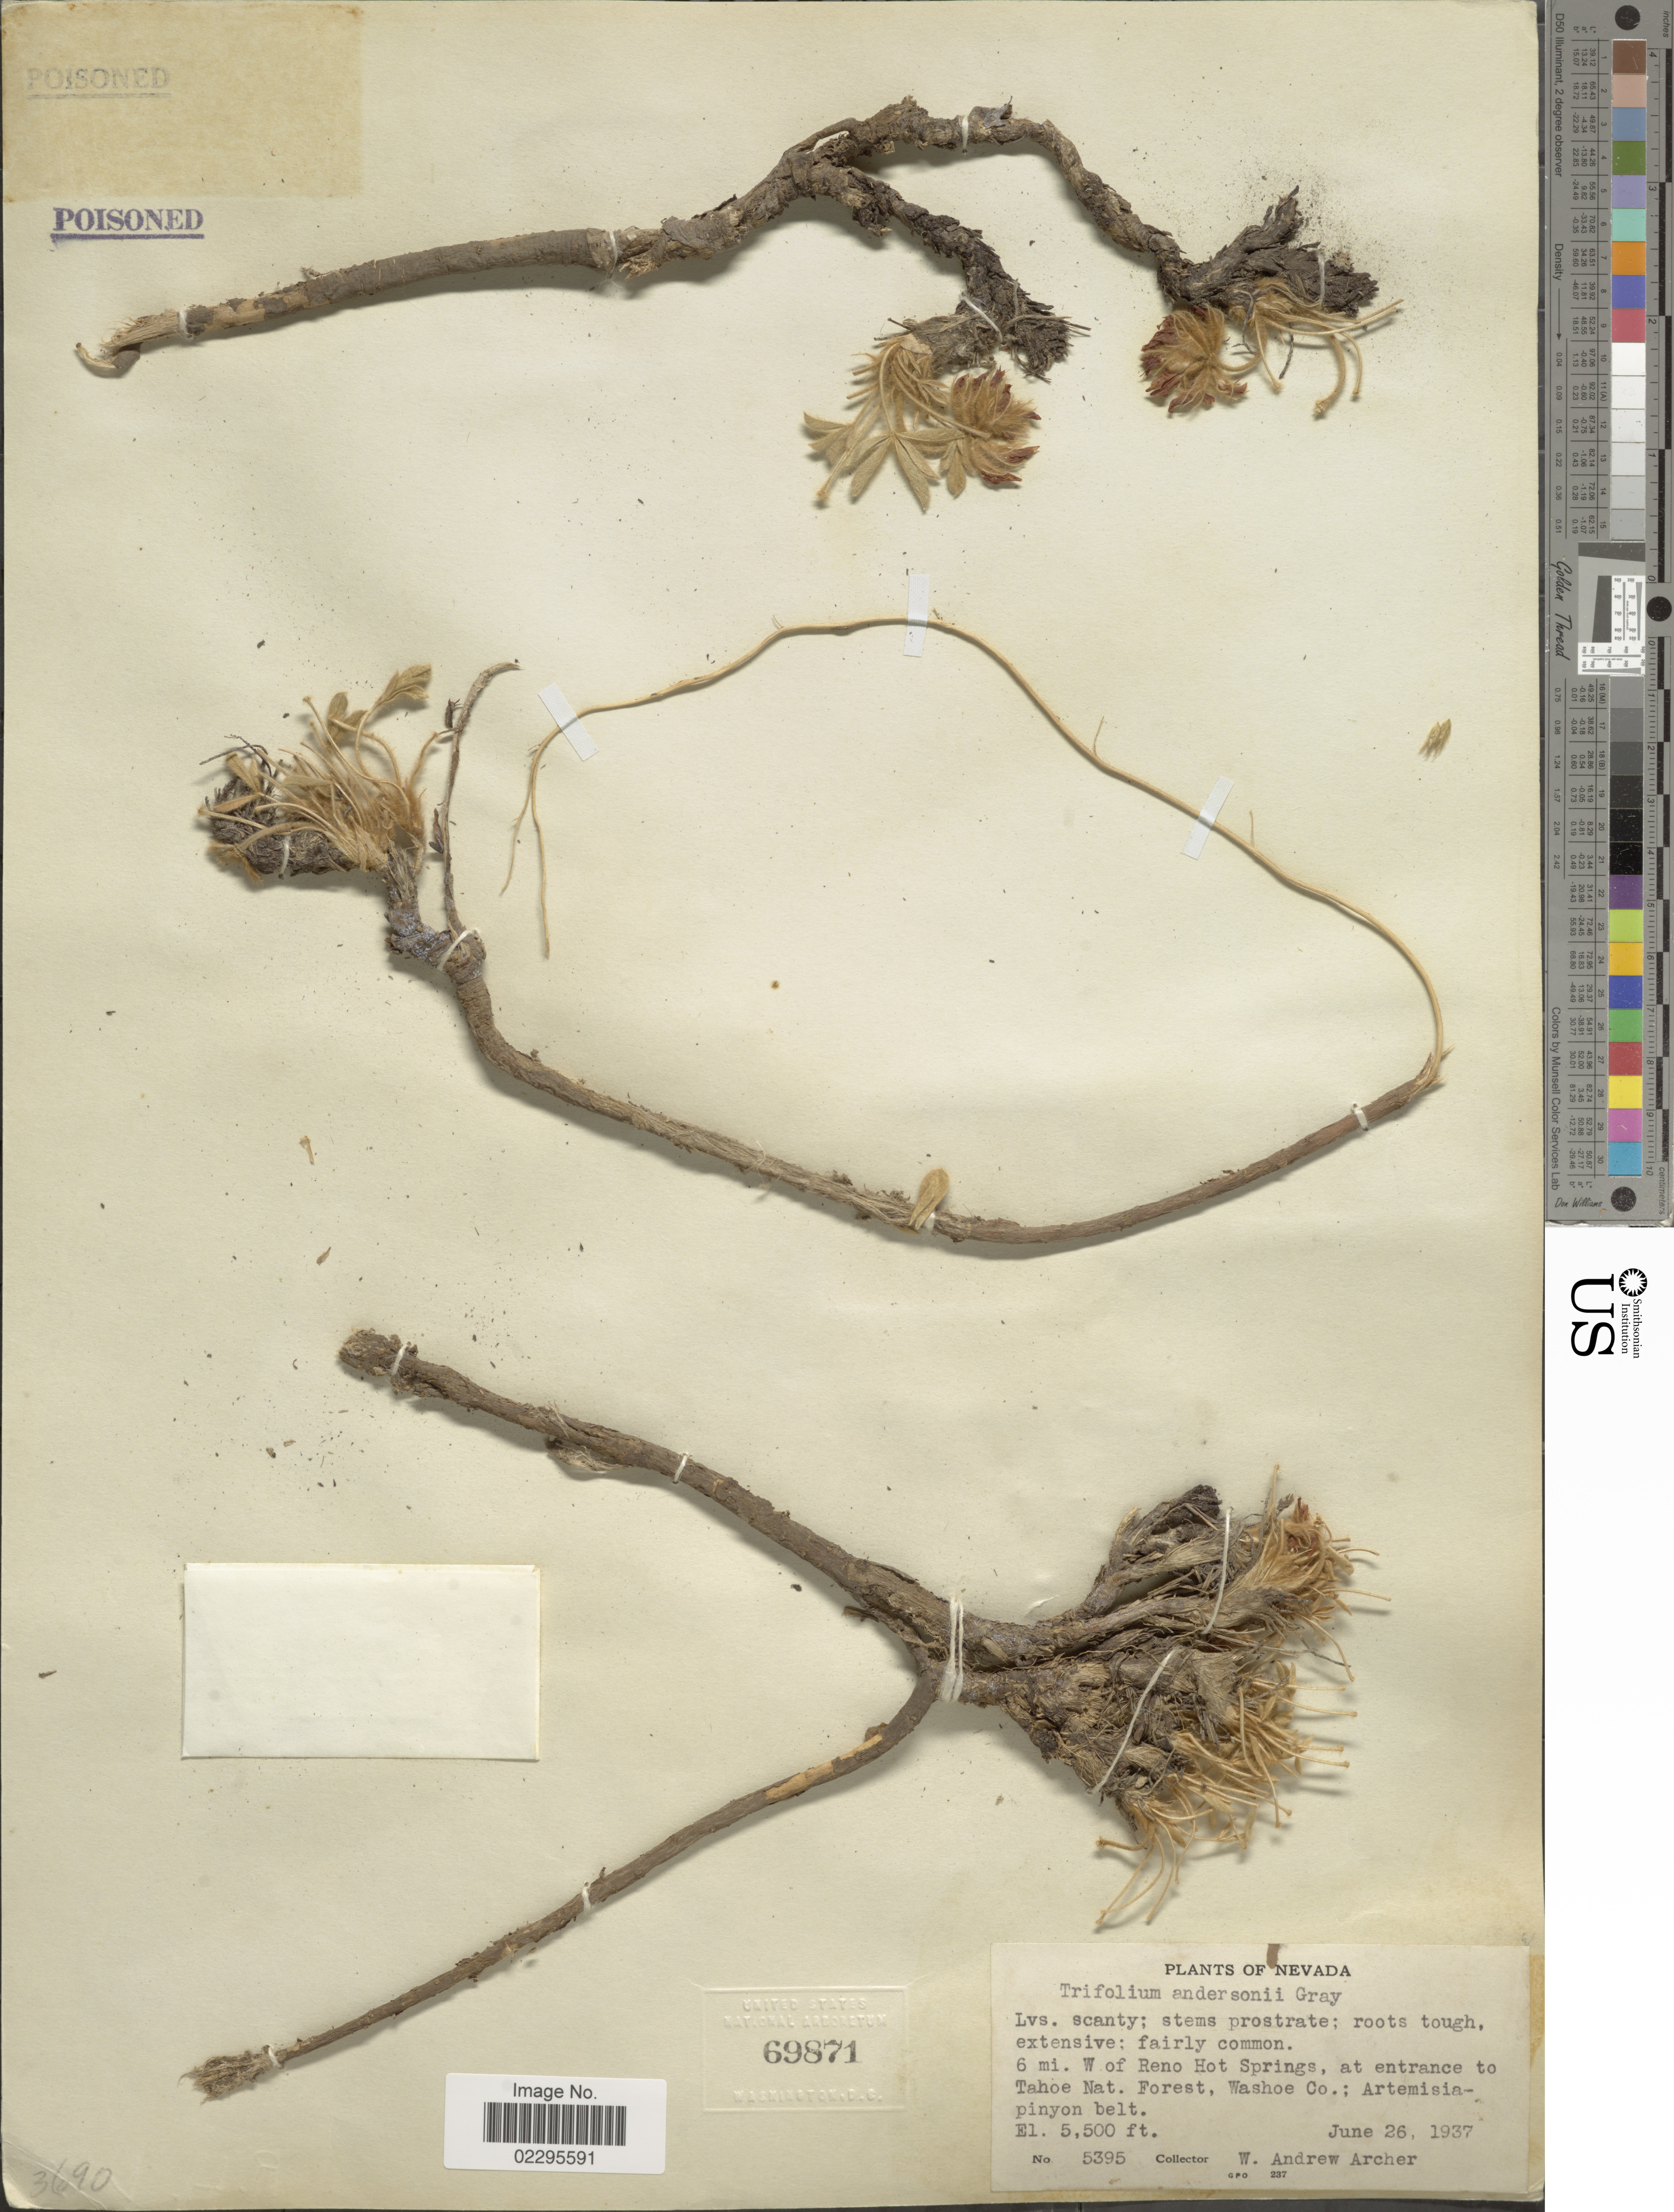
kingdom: Plantae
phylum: Tracheophyta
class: Magnoliopsida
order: Fabales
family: Fabaceae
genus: Trifolium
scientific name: Trifolium andersonii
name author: A. Gray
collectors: W. A. Archer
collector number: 5395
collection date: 1937-06-26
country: United States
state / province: Nevada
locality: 6 mi. W of Reno Hot Springs, at entrance to Tahoe Nat. Forest, Washoe Co.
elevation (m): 1676